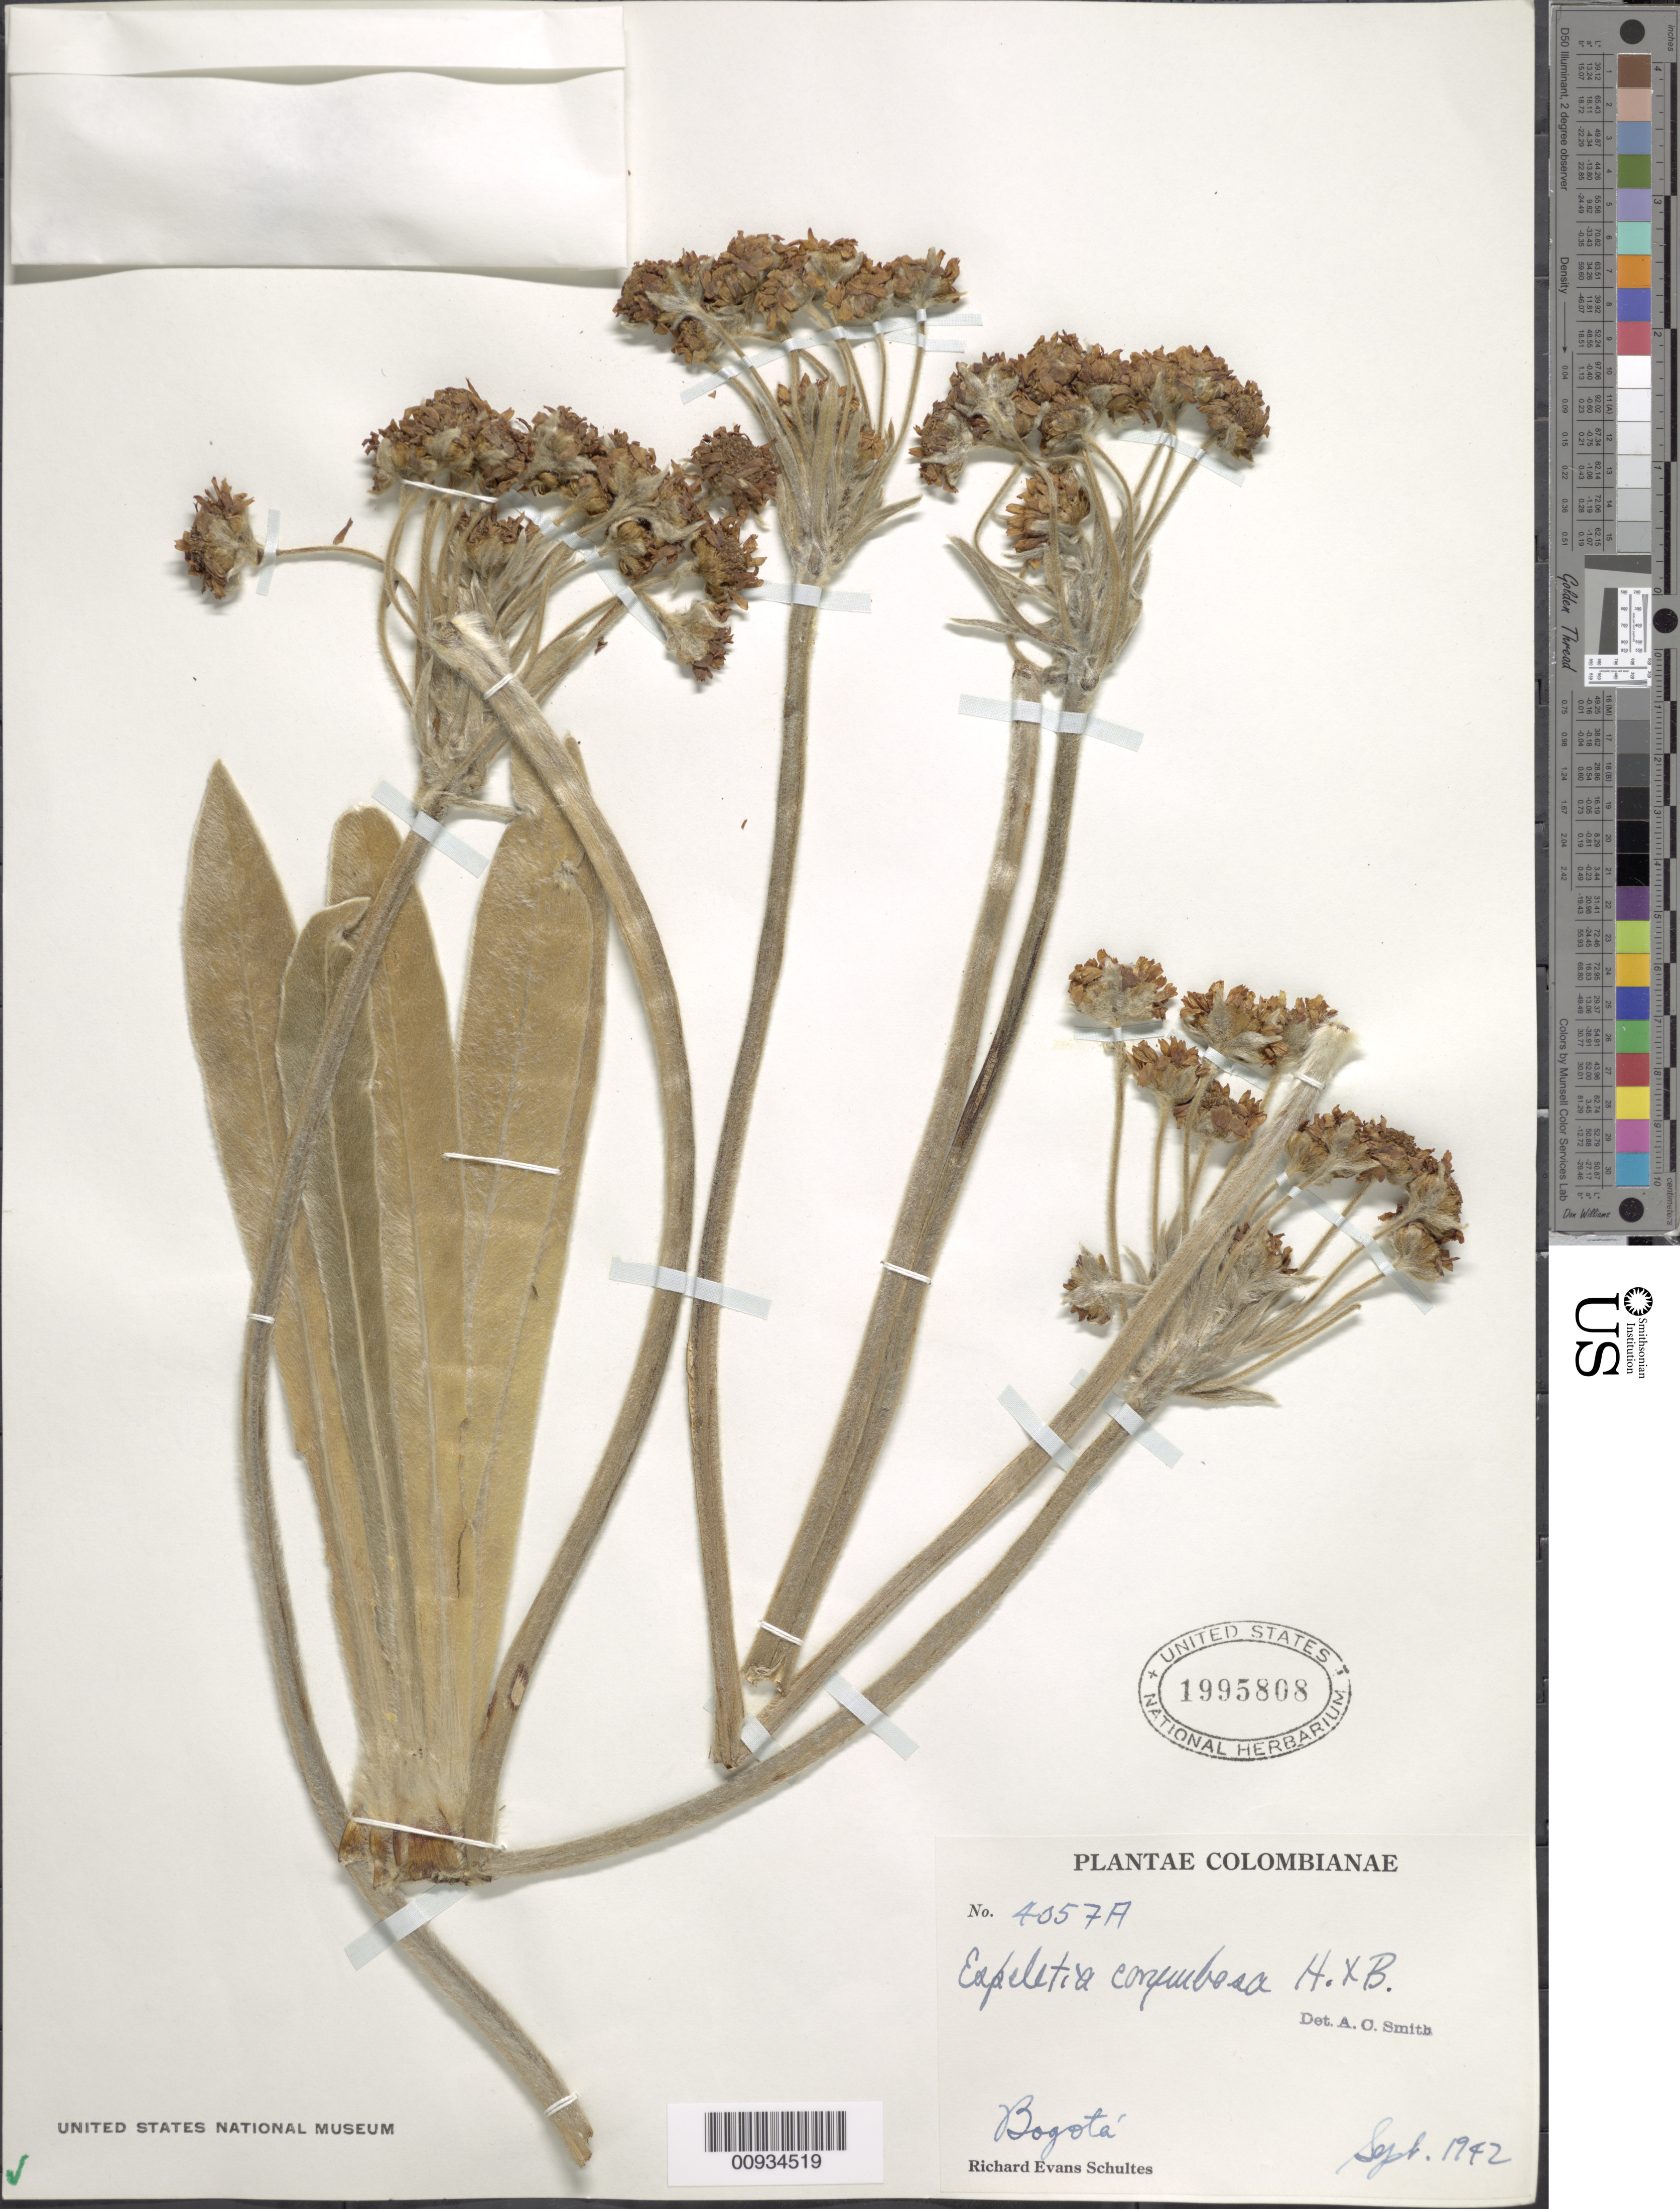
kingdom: Plantae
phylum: Tracheophyta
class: Magnoliopsida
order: Asterales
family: Asteraceae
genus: Espeletiopsis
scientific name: Espeletiopsis corymbosa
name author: (Humb. & Bonpl.) Cuatrec.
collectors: R. E. Schultes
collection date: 1942-09-01/1942-09-30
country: Colombia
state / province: Cundinamarca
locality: Bogotá.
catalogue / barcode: US 1995808